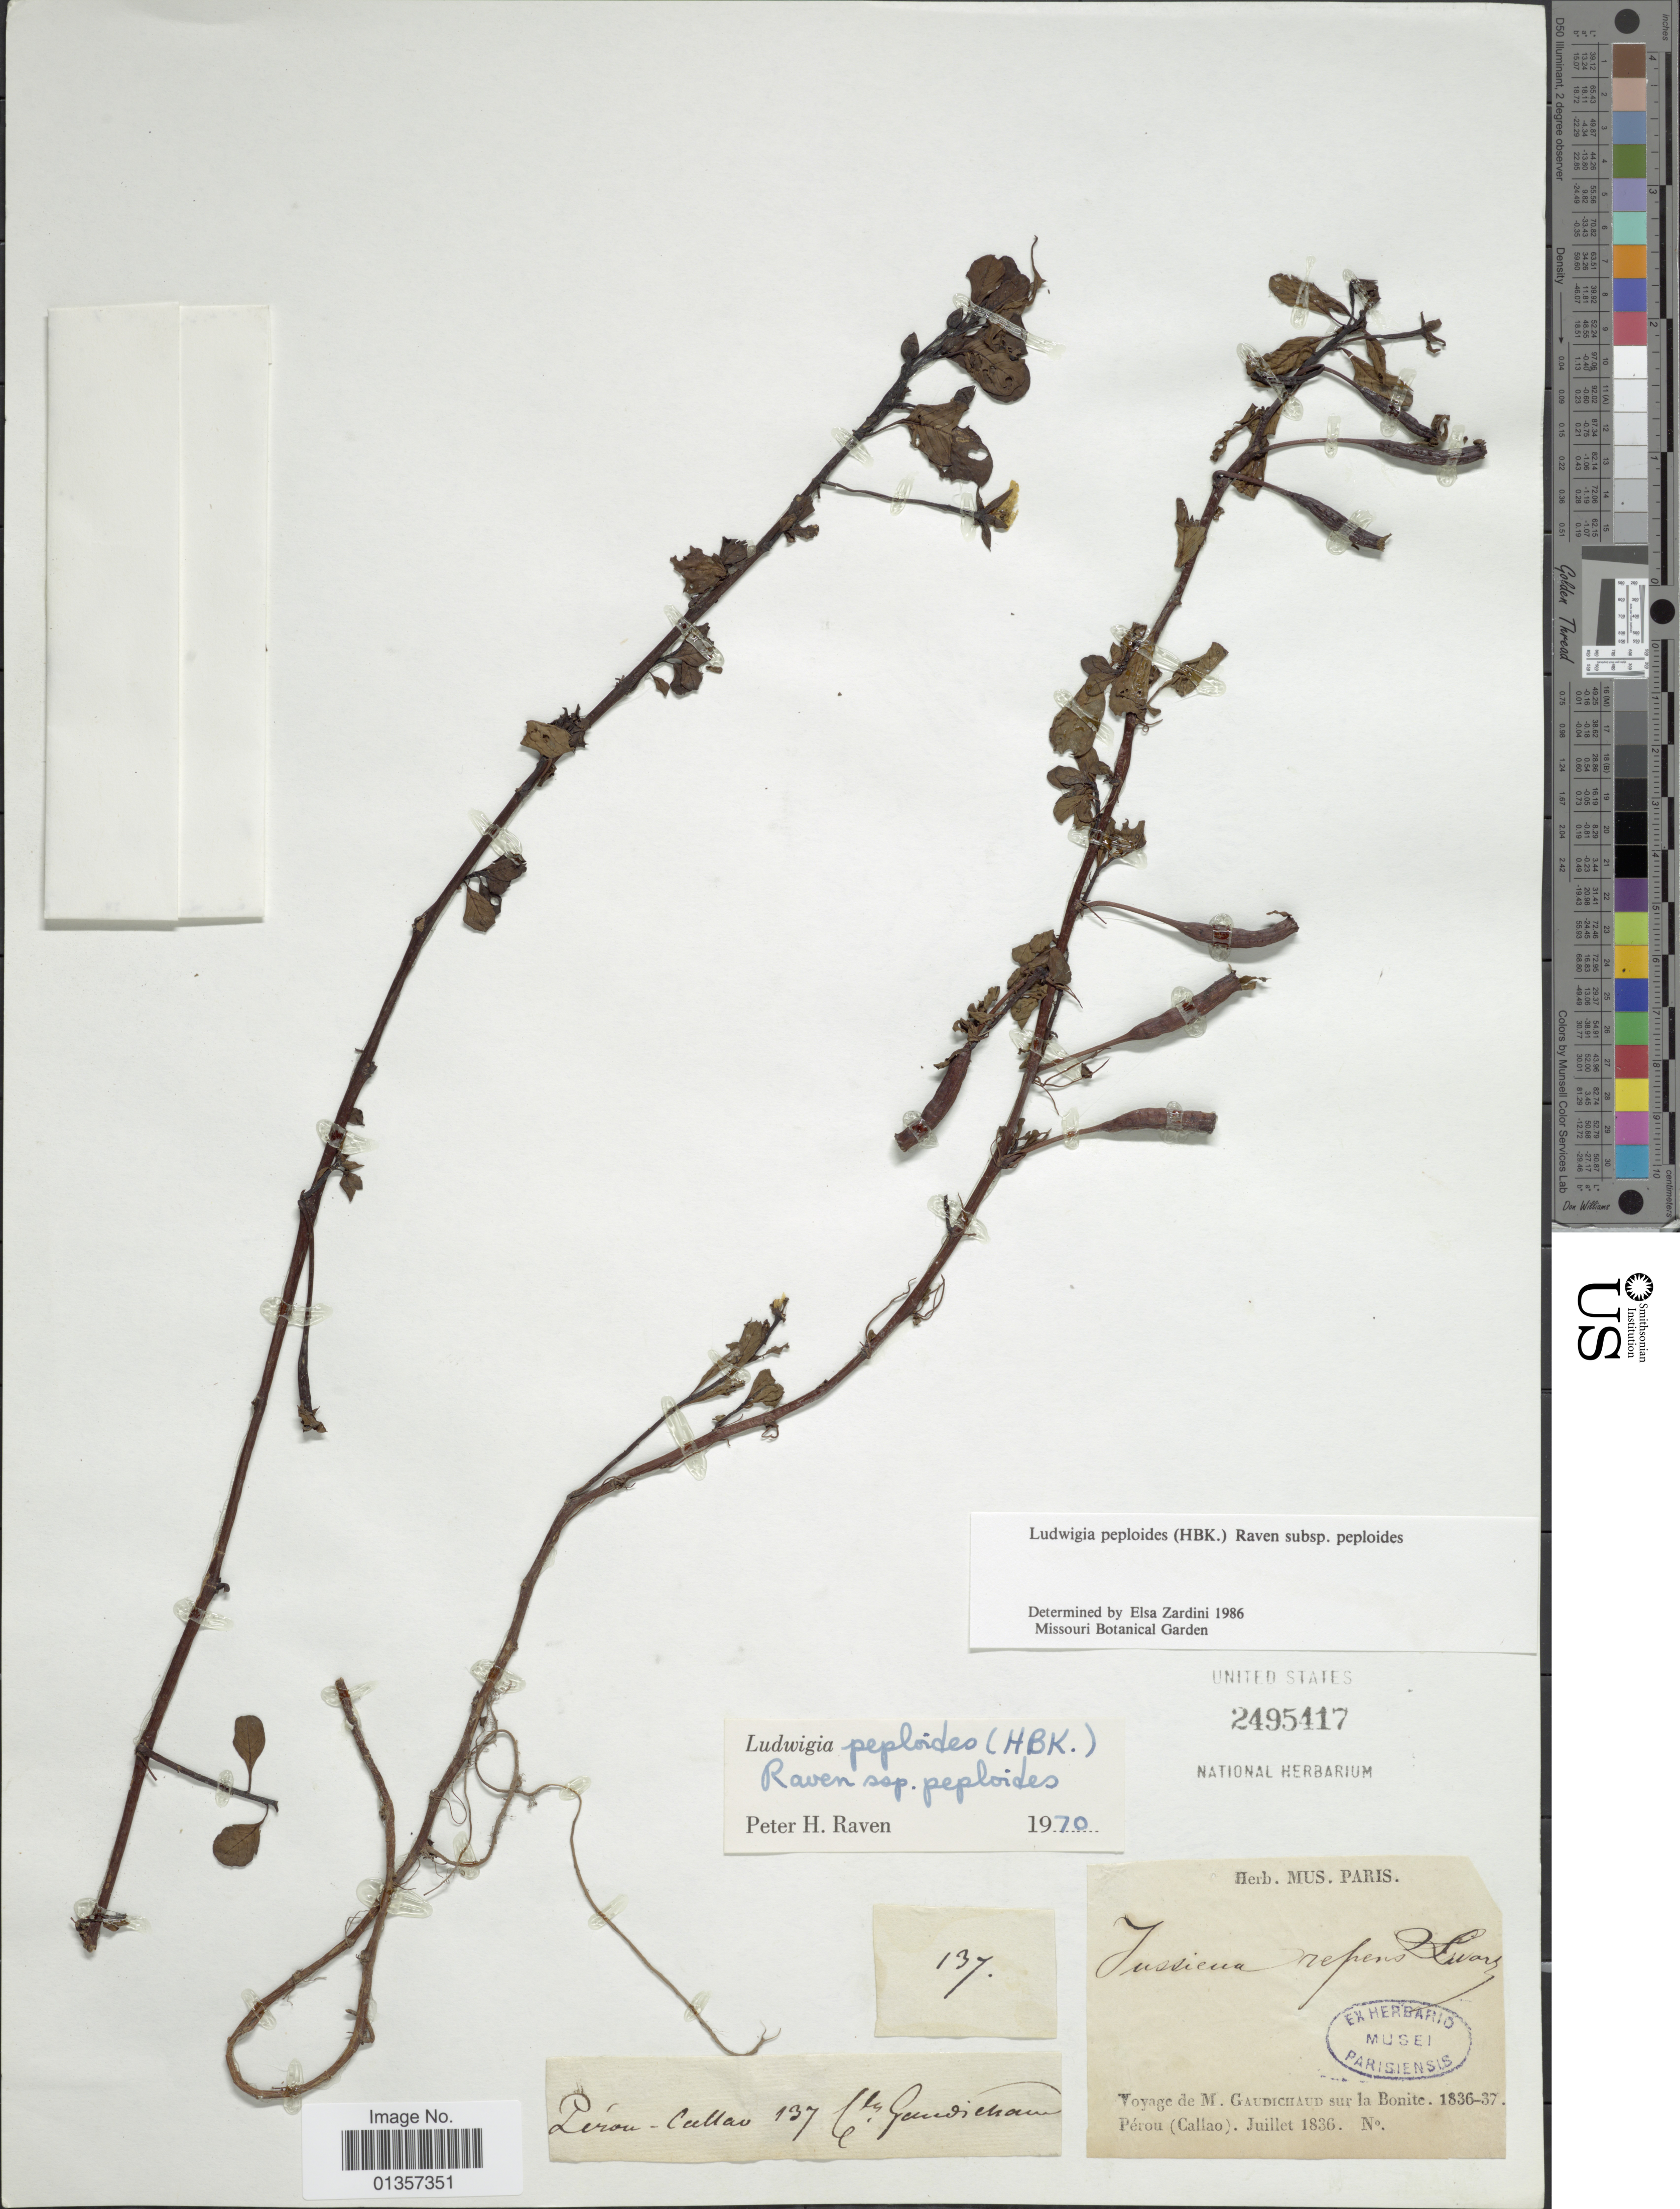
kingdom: Plantae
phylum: Tracheophyta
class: Magnoliopsida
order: Myrtales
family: Onagraceae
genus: Ludwigia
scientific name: Ludwigia peploides subsp. peploides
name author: (Kunth) P.H. Raven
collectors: C. Gaudichaud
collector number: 137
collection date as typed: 1837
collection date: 1836-07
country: Peru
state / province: Callao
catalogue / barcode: US 2495417